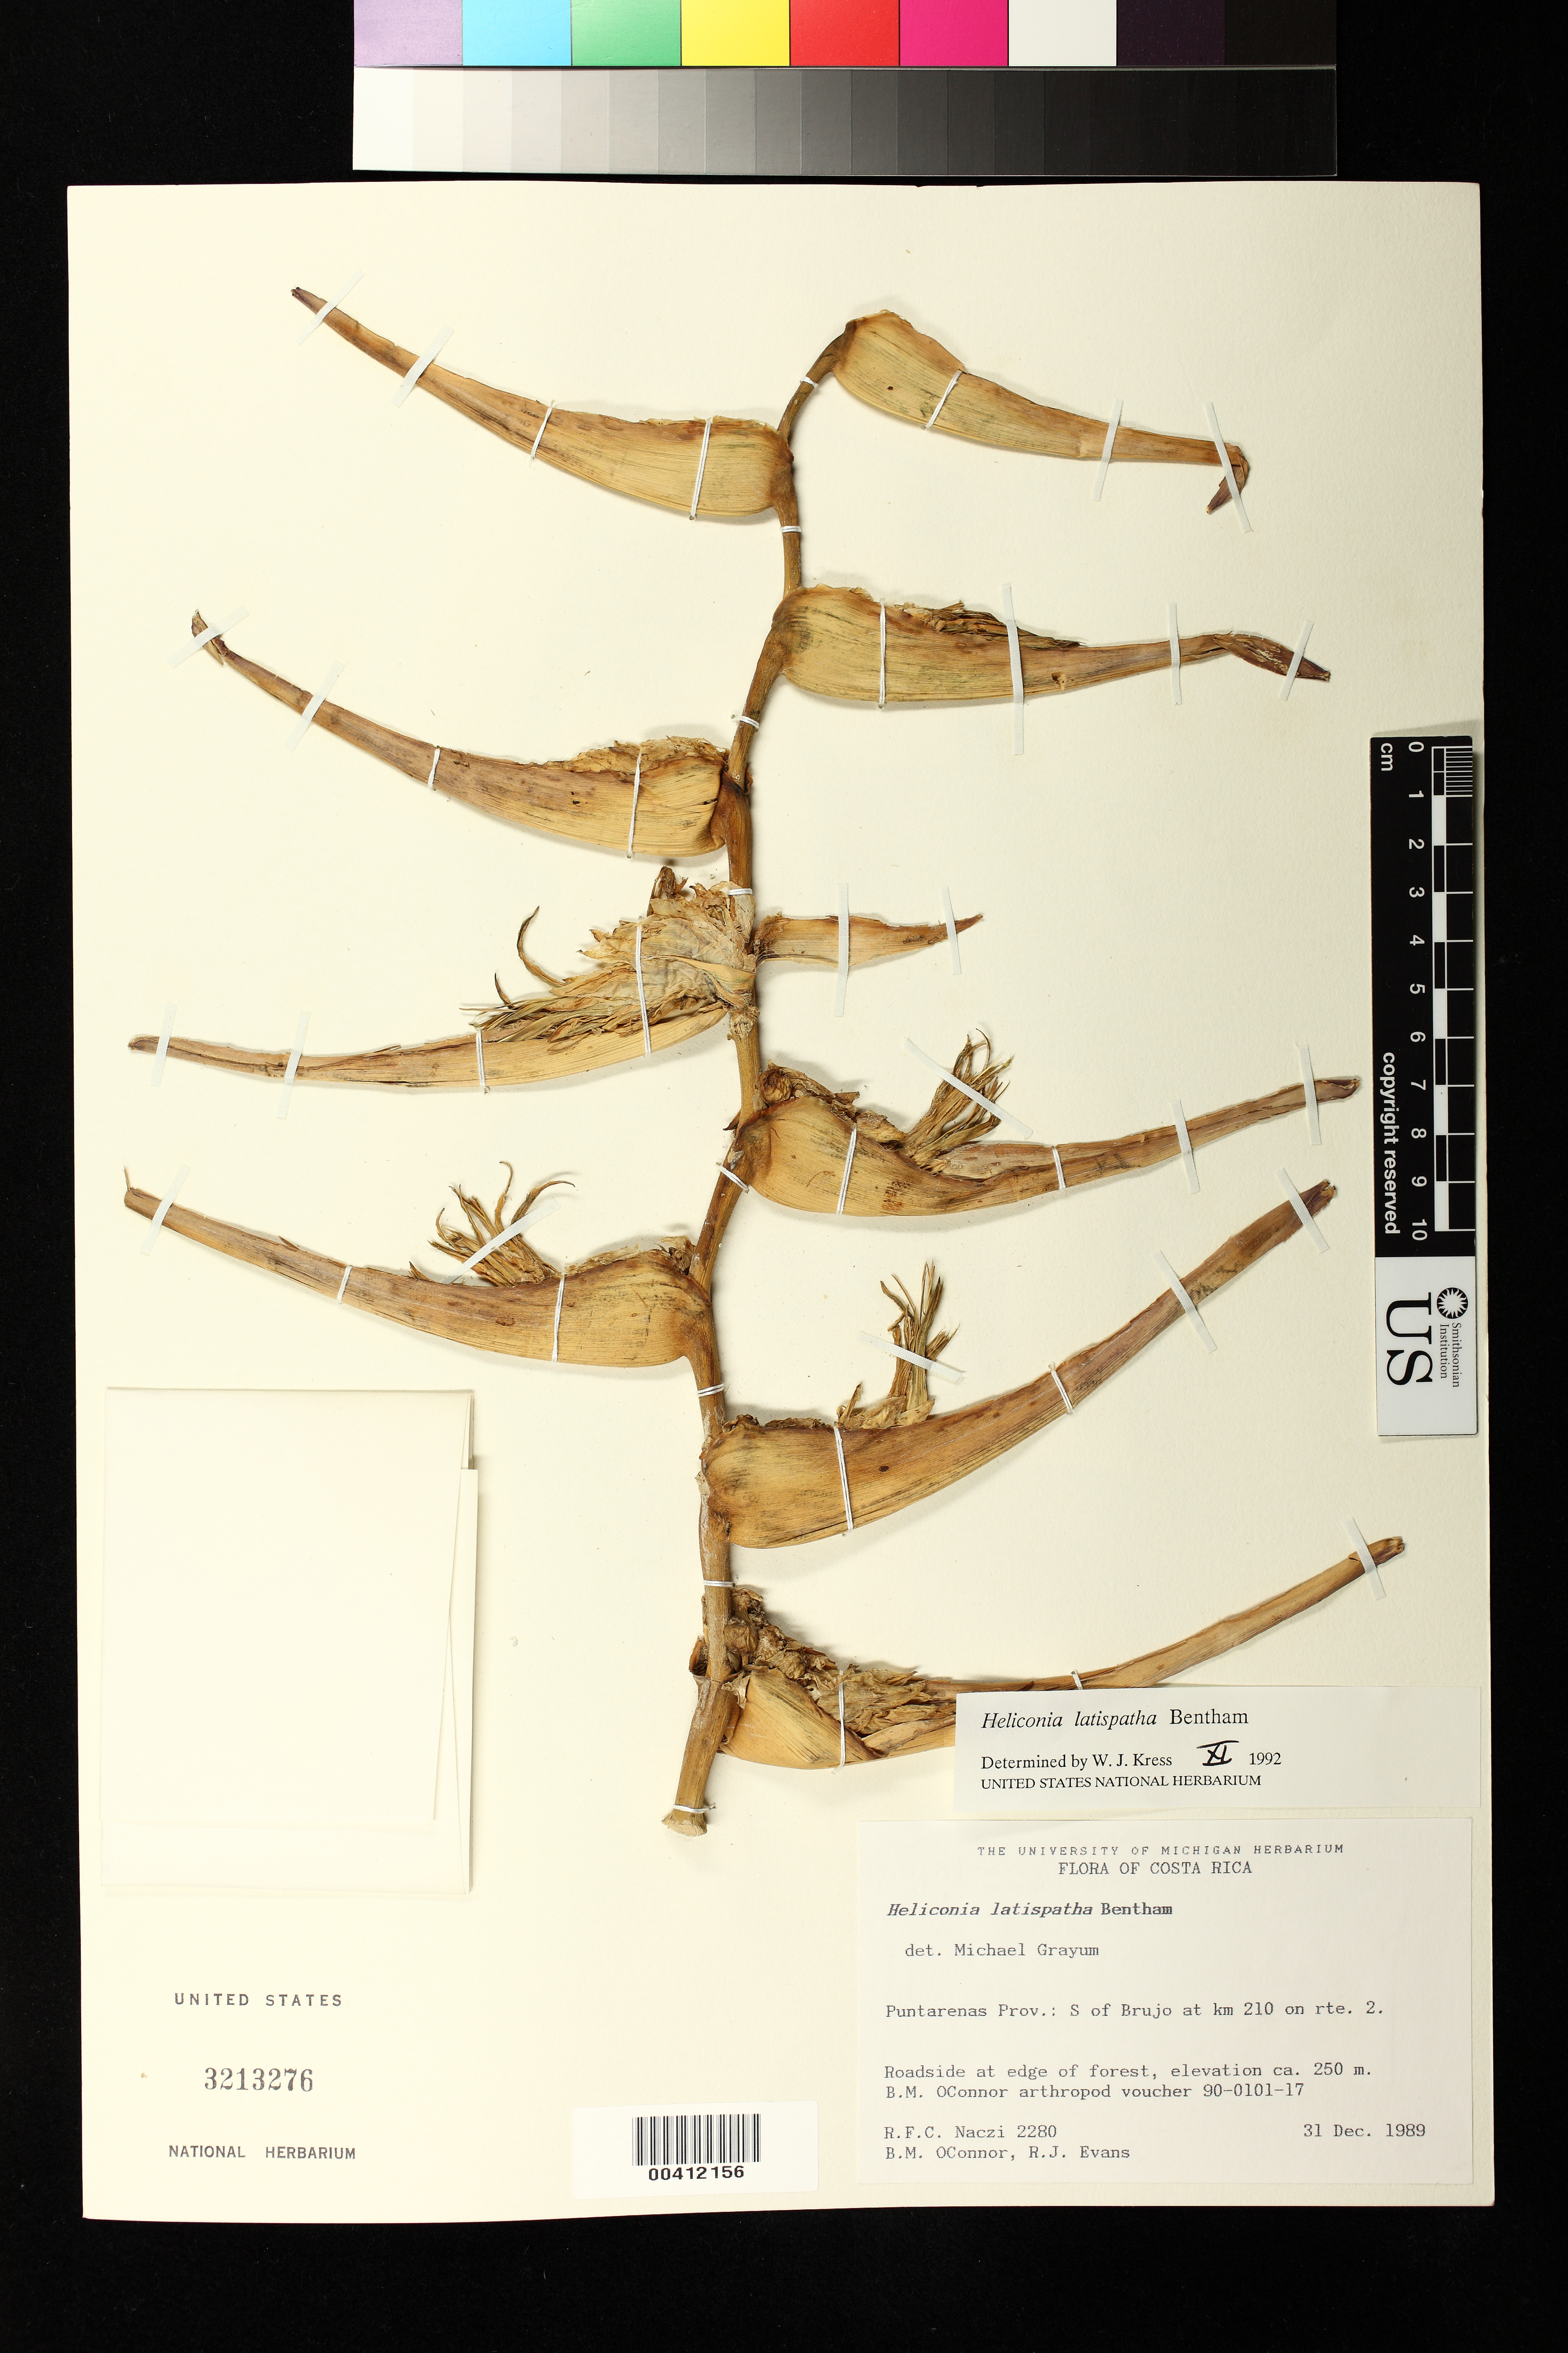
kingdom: Plantae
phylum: Tracheophyta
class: Liliopsida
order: Zingiberales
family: Heliconiaceae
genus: Heliconia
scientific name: Heliconia latispatha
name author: Benth.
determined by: Kress, W. J., (US), Smithsonian Institution - National Museum of Natural History (UNITED STATES)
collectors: R. F. C. Naczi, B. O'connor & R. J. Evans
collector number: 2280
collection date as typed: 31 Dec 1989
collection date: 1989-12-31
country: Costa Rica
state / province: Puntarenas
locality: S of brujo at km 210 on rte. 2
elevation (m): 250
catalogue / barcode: US 3213276